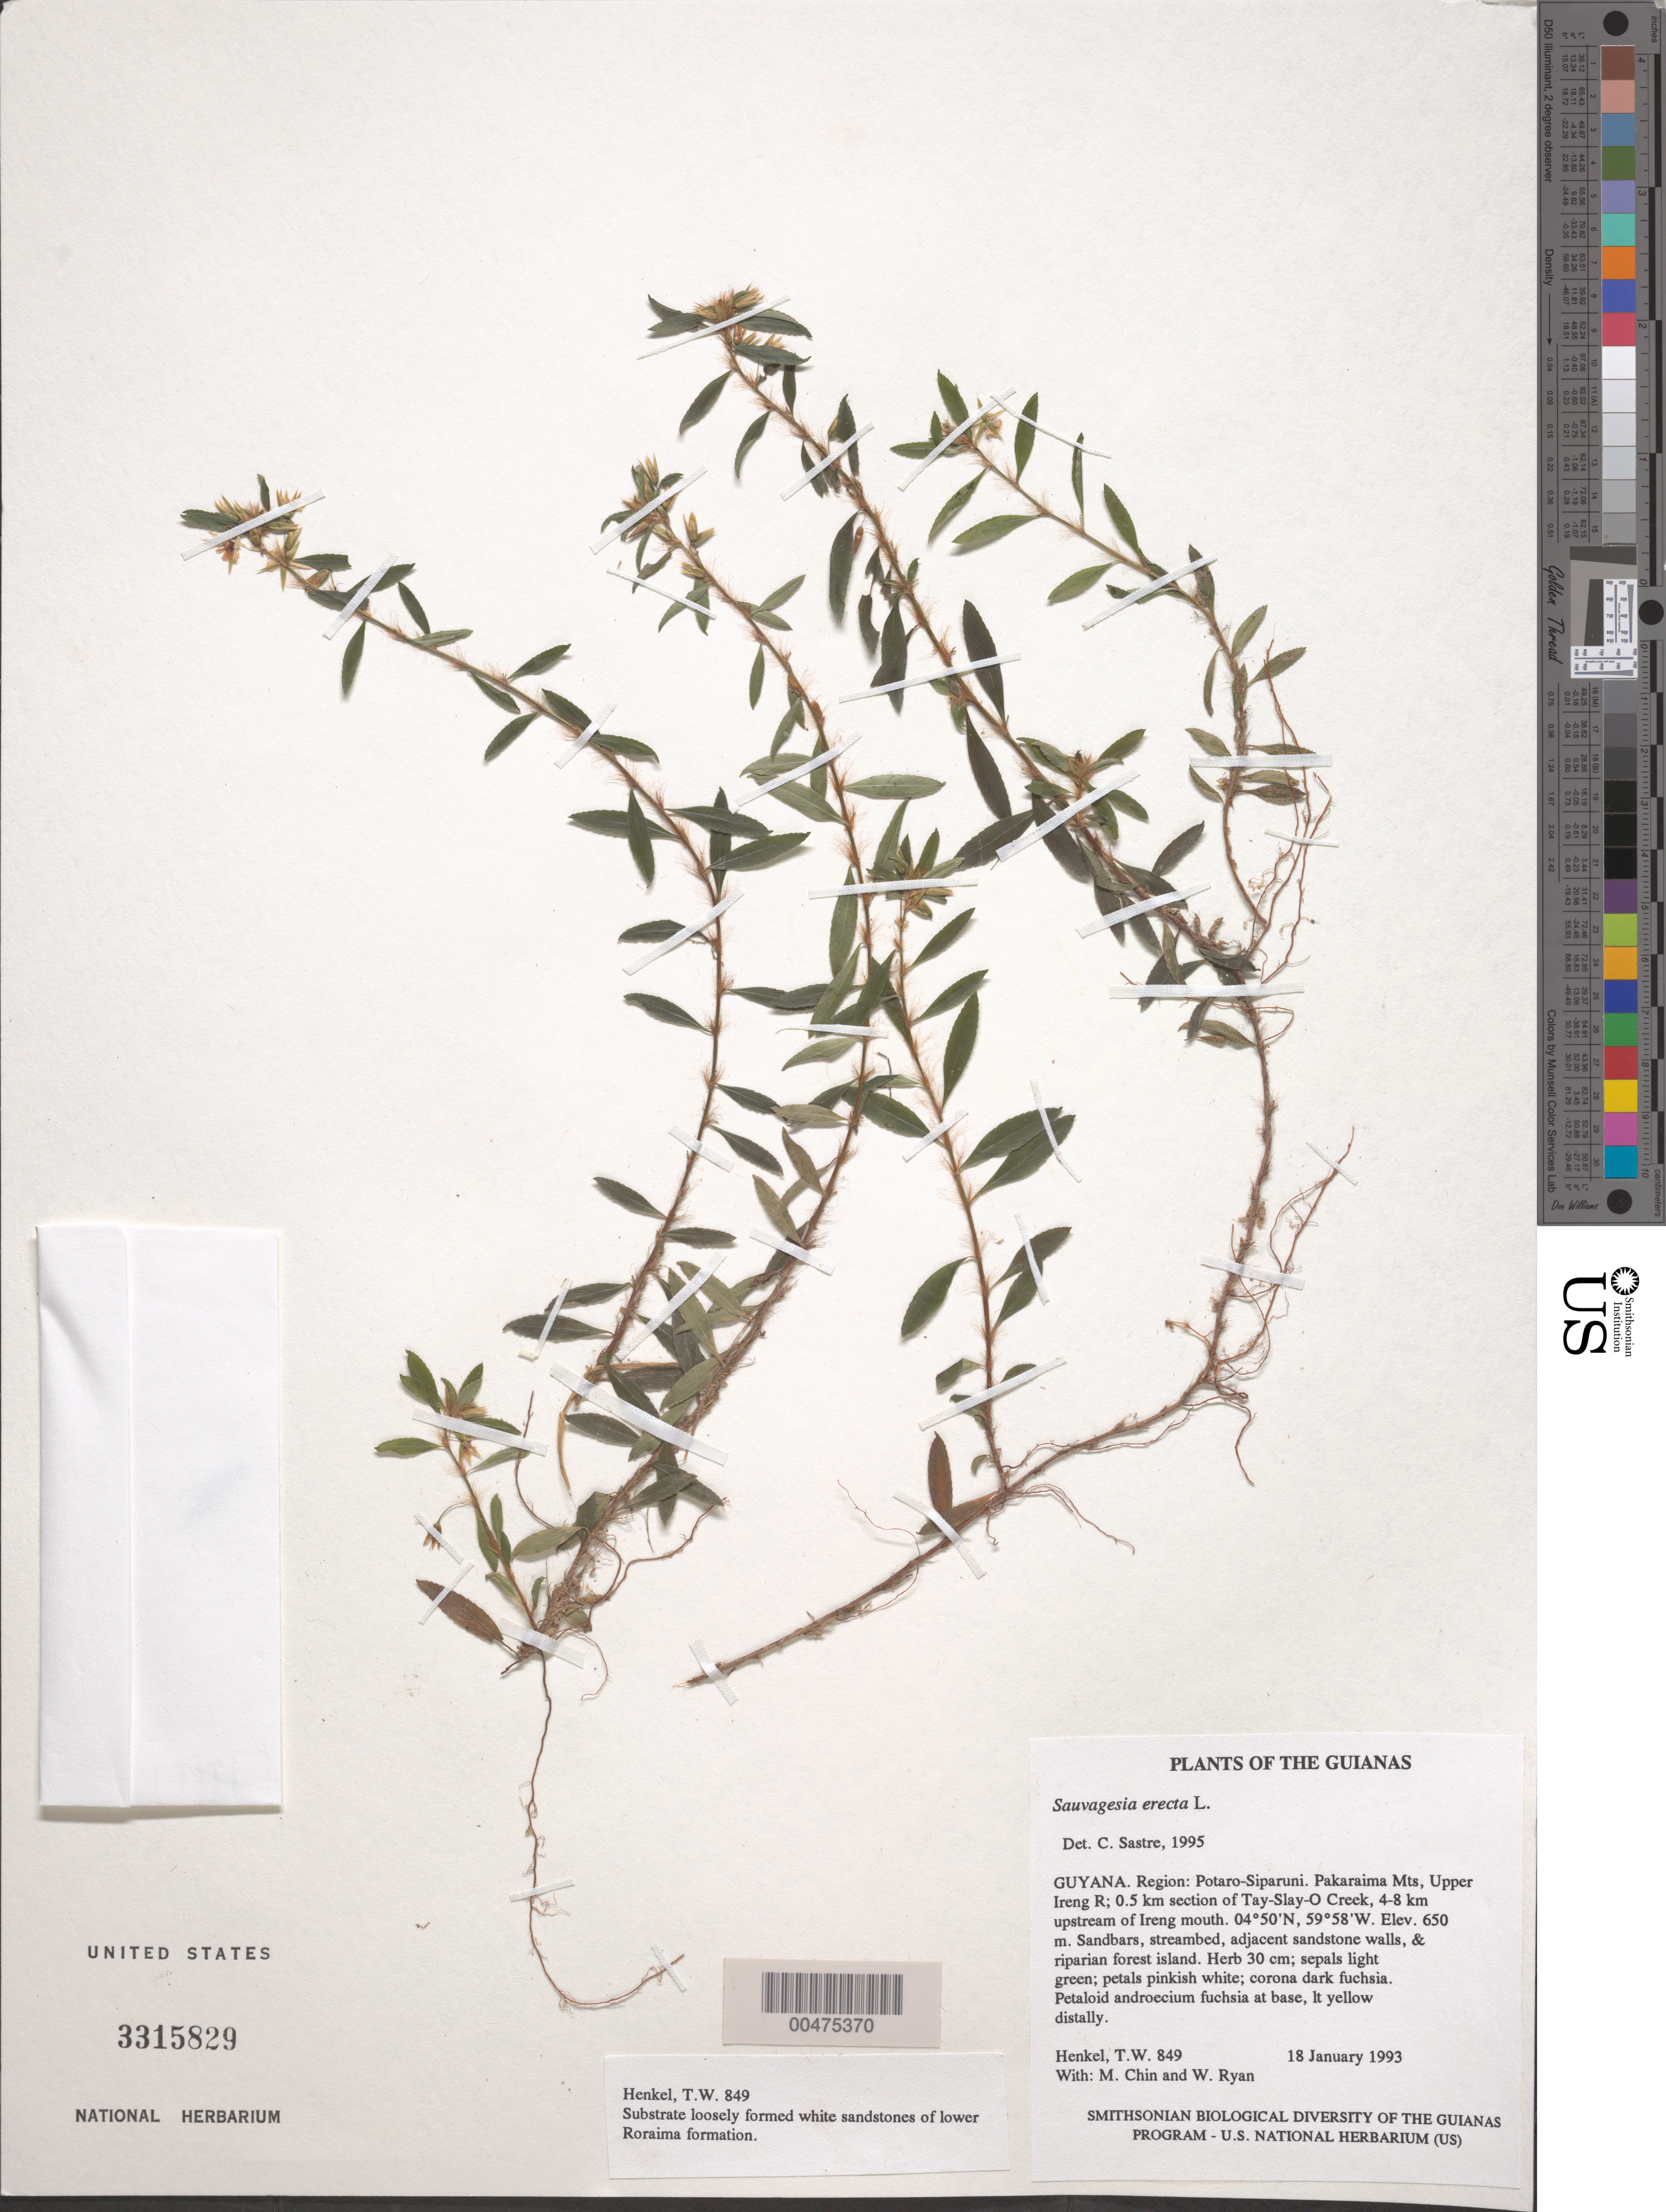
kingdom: Plantae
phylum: Tracheophyta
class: Magnoliopsida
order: Malpighiales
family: Ochnaceae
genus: Sauvagesia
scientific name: Sauvagesia erecta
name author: L.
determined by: Sastre, C. H. L.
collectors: T. Henkel, M. Chin & W. Ryan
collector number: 849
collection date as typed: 18 January 1993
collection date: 1993-01-18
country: Guyana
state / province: Potaro-Siparuni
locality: Pakaraima Mts, Upper Ireng R; 0.5 km section of Tay-Slay-O Creek, 4-8 km upstream of Ireng mouth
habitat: Sandbars, streambed, adjacent sandstone walls, & riparian forest island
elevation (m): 650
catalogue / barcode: US 3315829